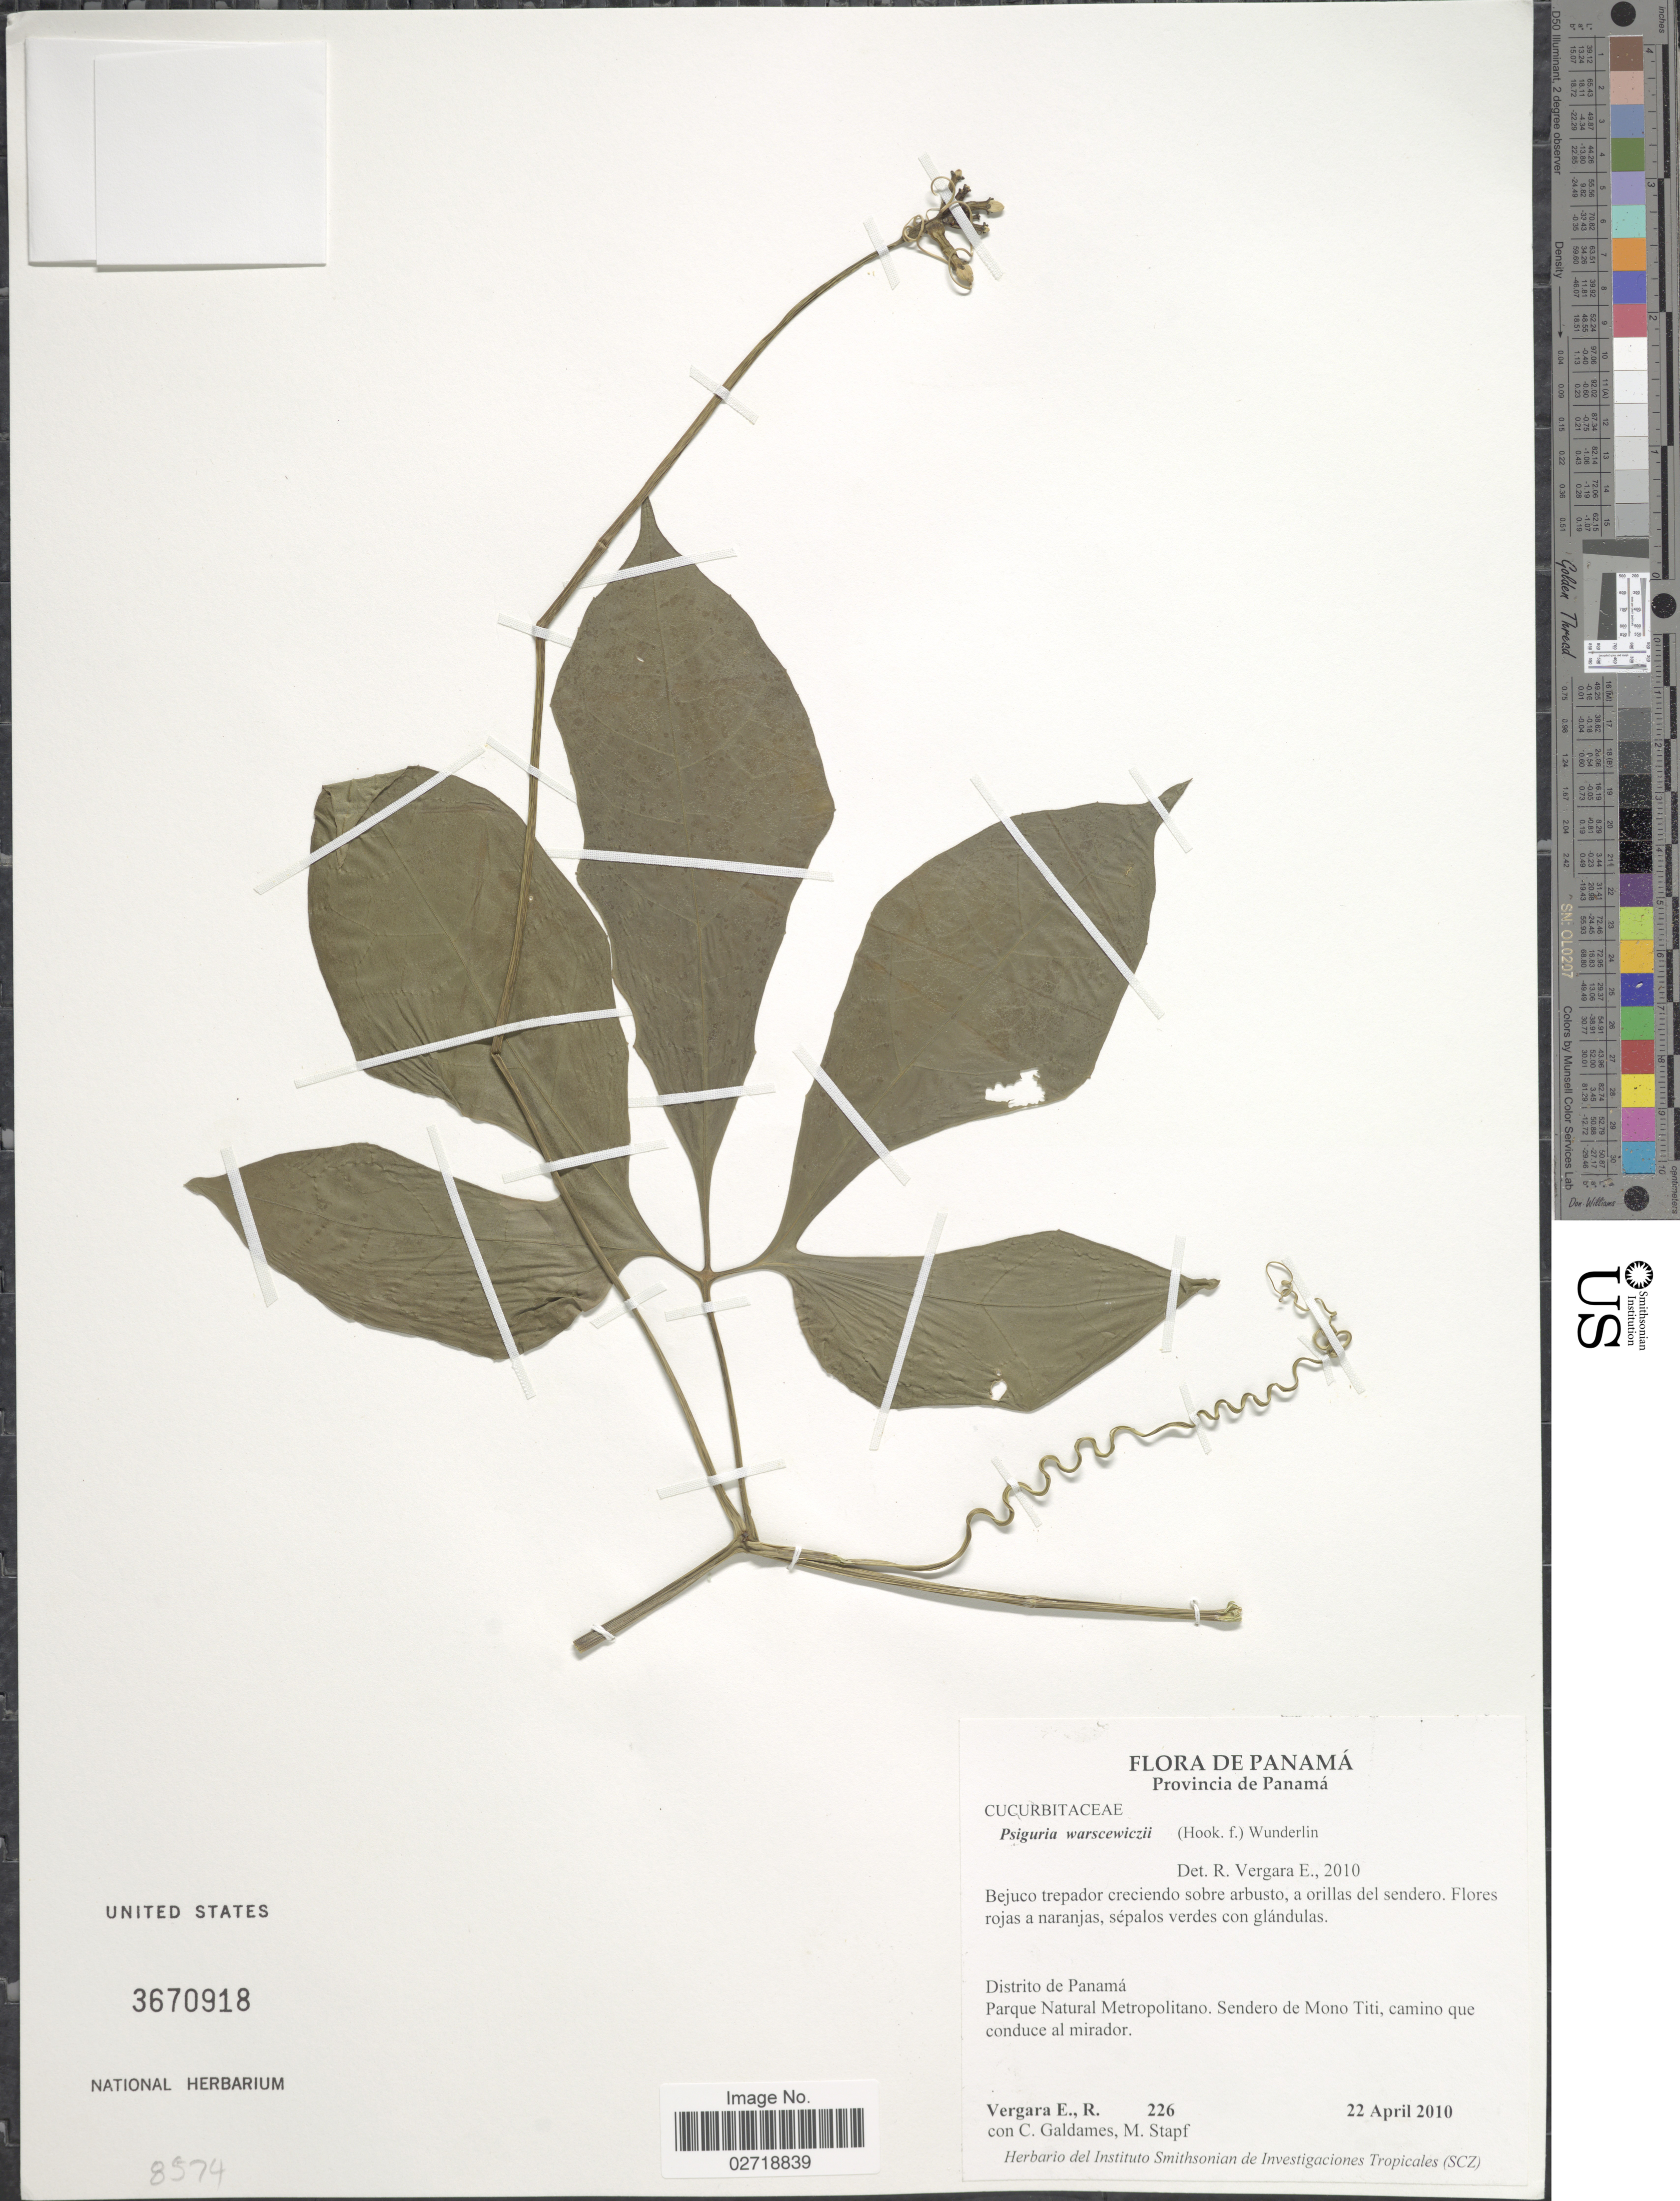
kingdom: Plantae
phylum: Tracheophyta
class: Magnoliopsida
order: Cucurbitales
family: Cucurbitaceae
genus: Psiguria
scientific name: Psiguria warscewiczii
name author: (Hook. f.) Wunderlin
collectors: R. Vergara E., C. Galdames & M. Stapf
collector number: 226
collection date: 2010-04-22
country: Panama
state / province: Panamá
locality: Distrito de Panama. Parque Nacional Metropolitano. Sendero de Mono Titi, camino que conduce al mirador.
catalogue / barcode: US 3670918